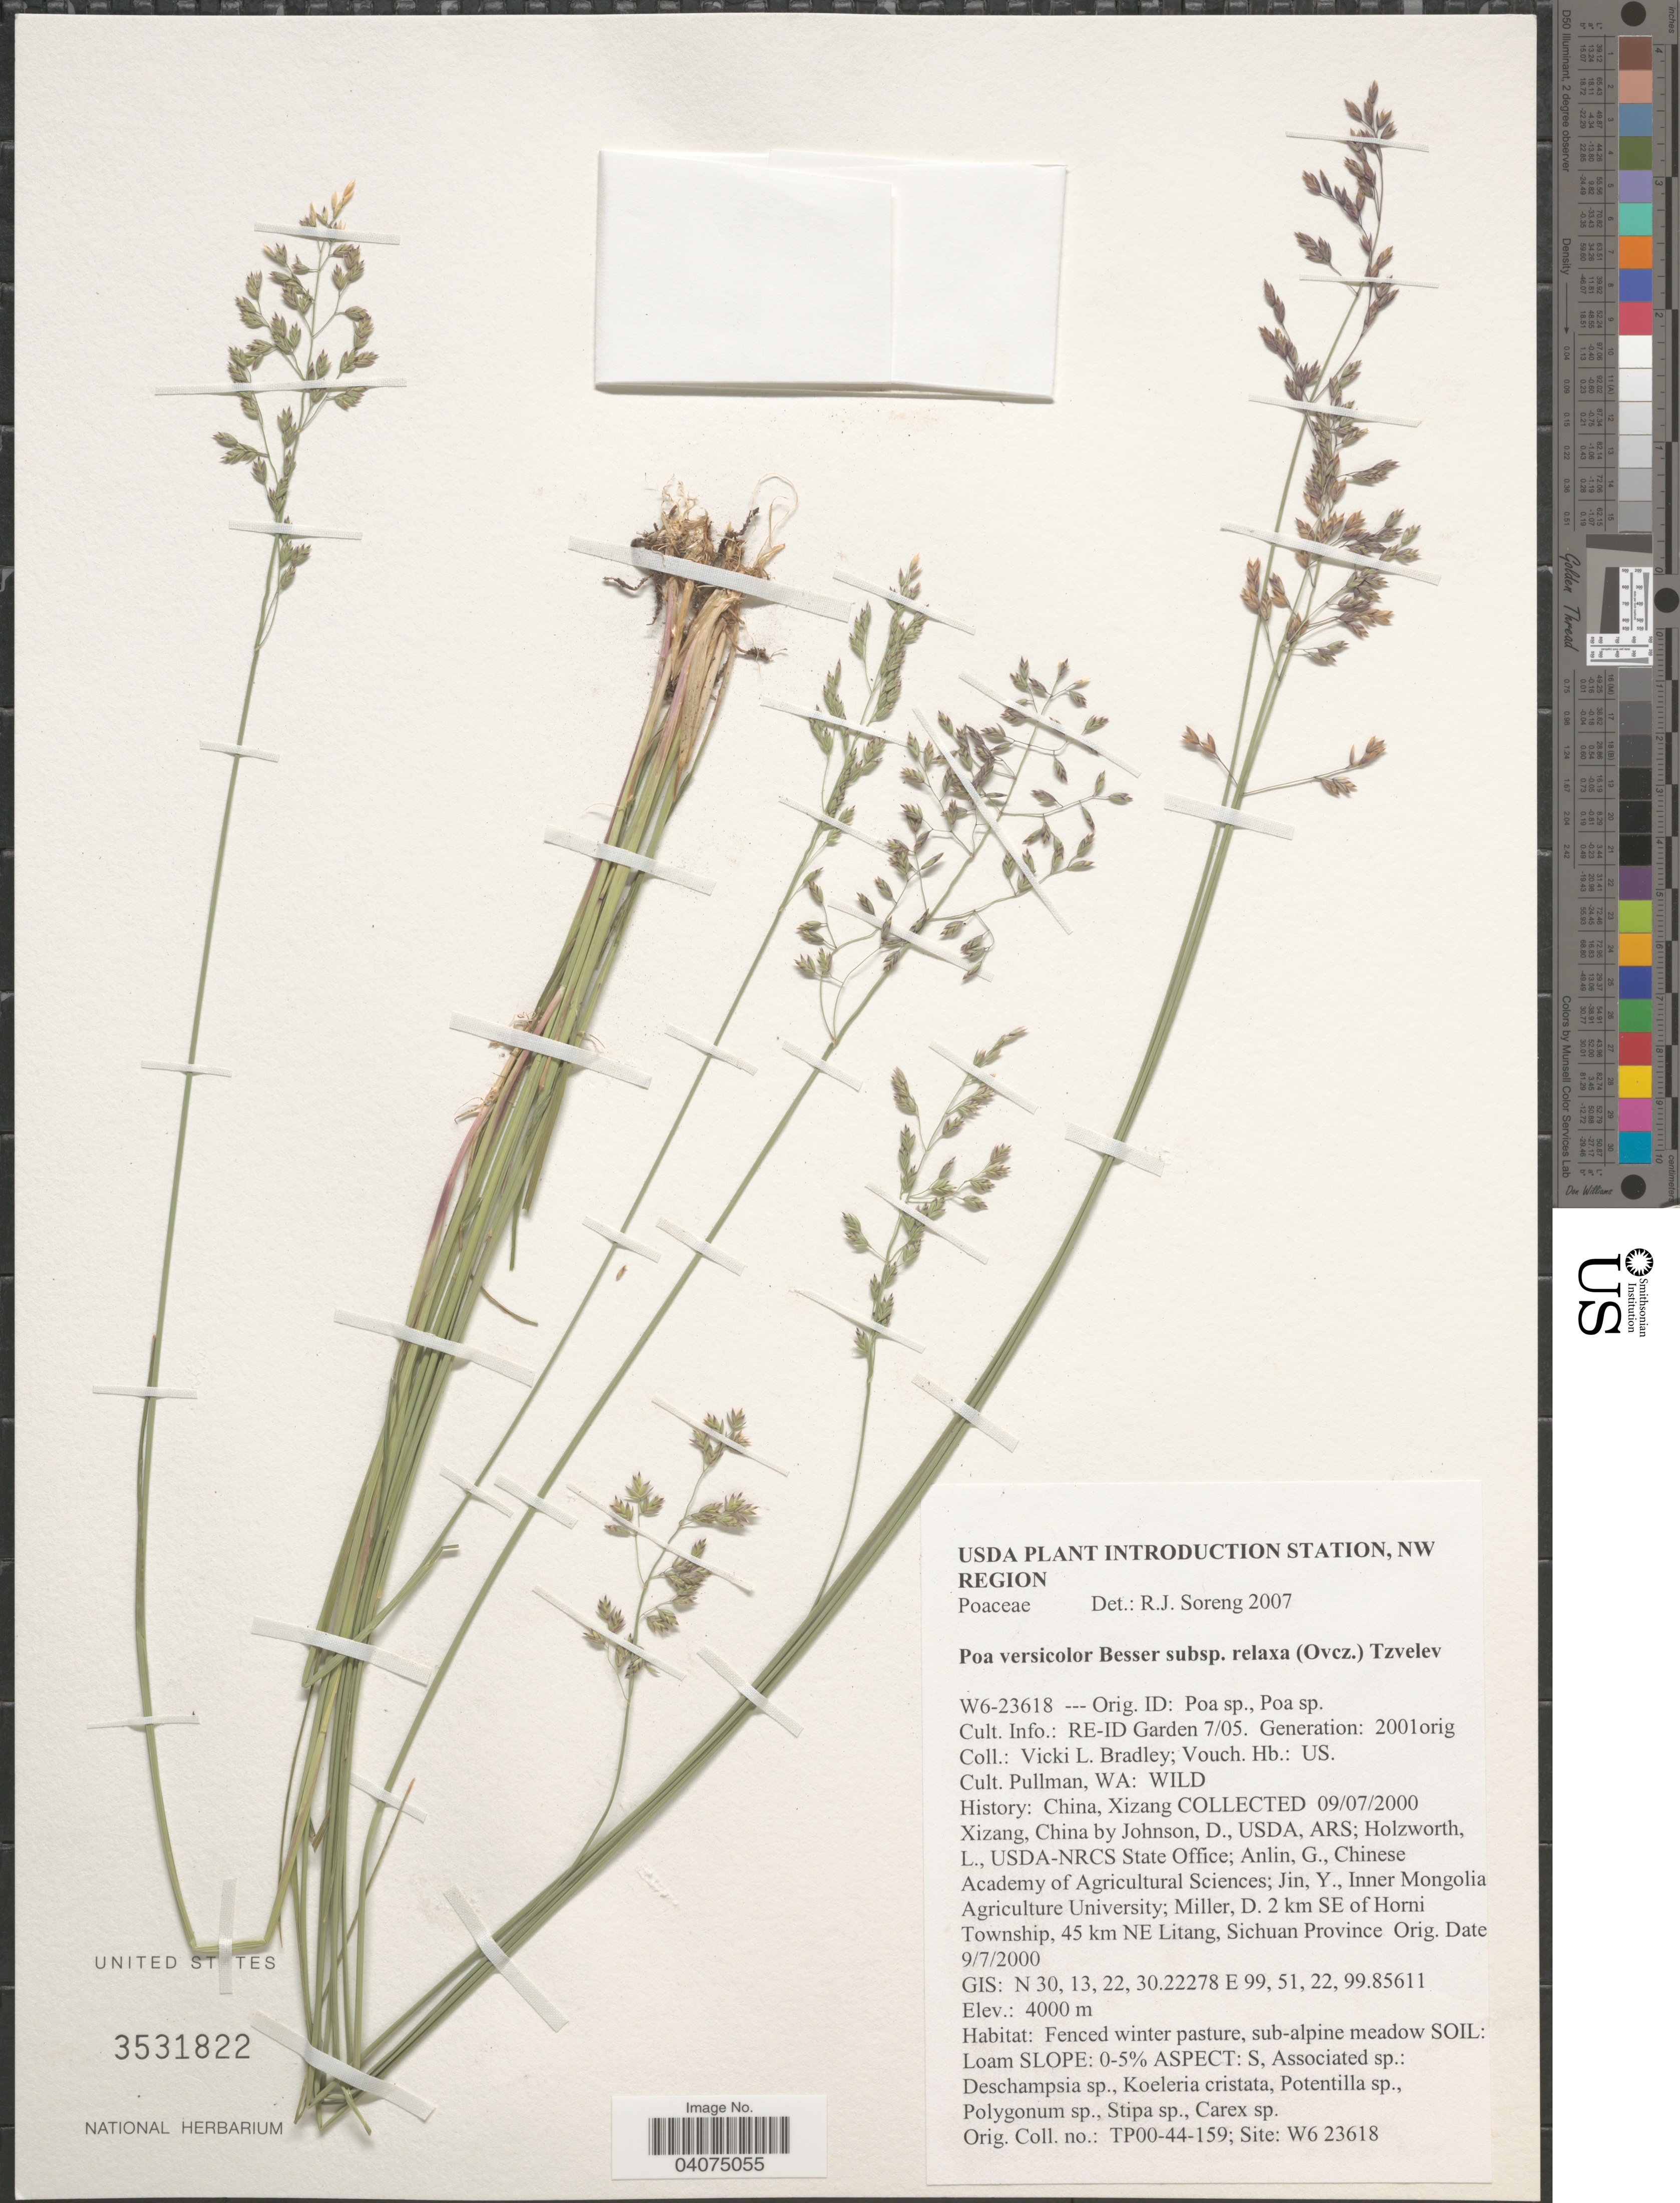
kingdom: Plantae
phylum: Tracheophyta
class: Liliopsida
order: Poales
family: Poaceae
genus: Poa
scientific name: Poa versicolor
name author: Besser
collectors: V. Bradley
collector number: W6-23618?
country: United States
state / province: Washington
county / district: Whitman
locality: RE-ID Garden 7/05. Pullman.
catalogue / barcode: US 3531822